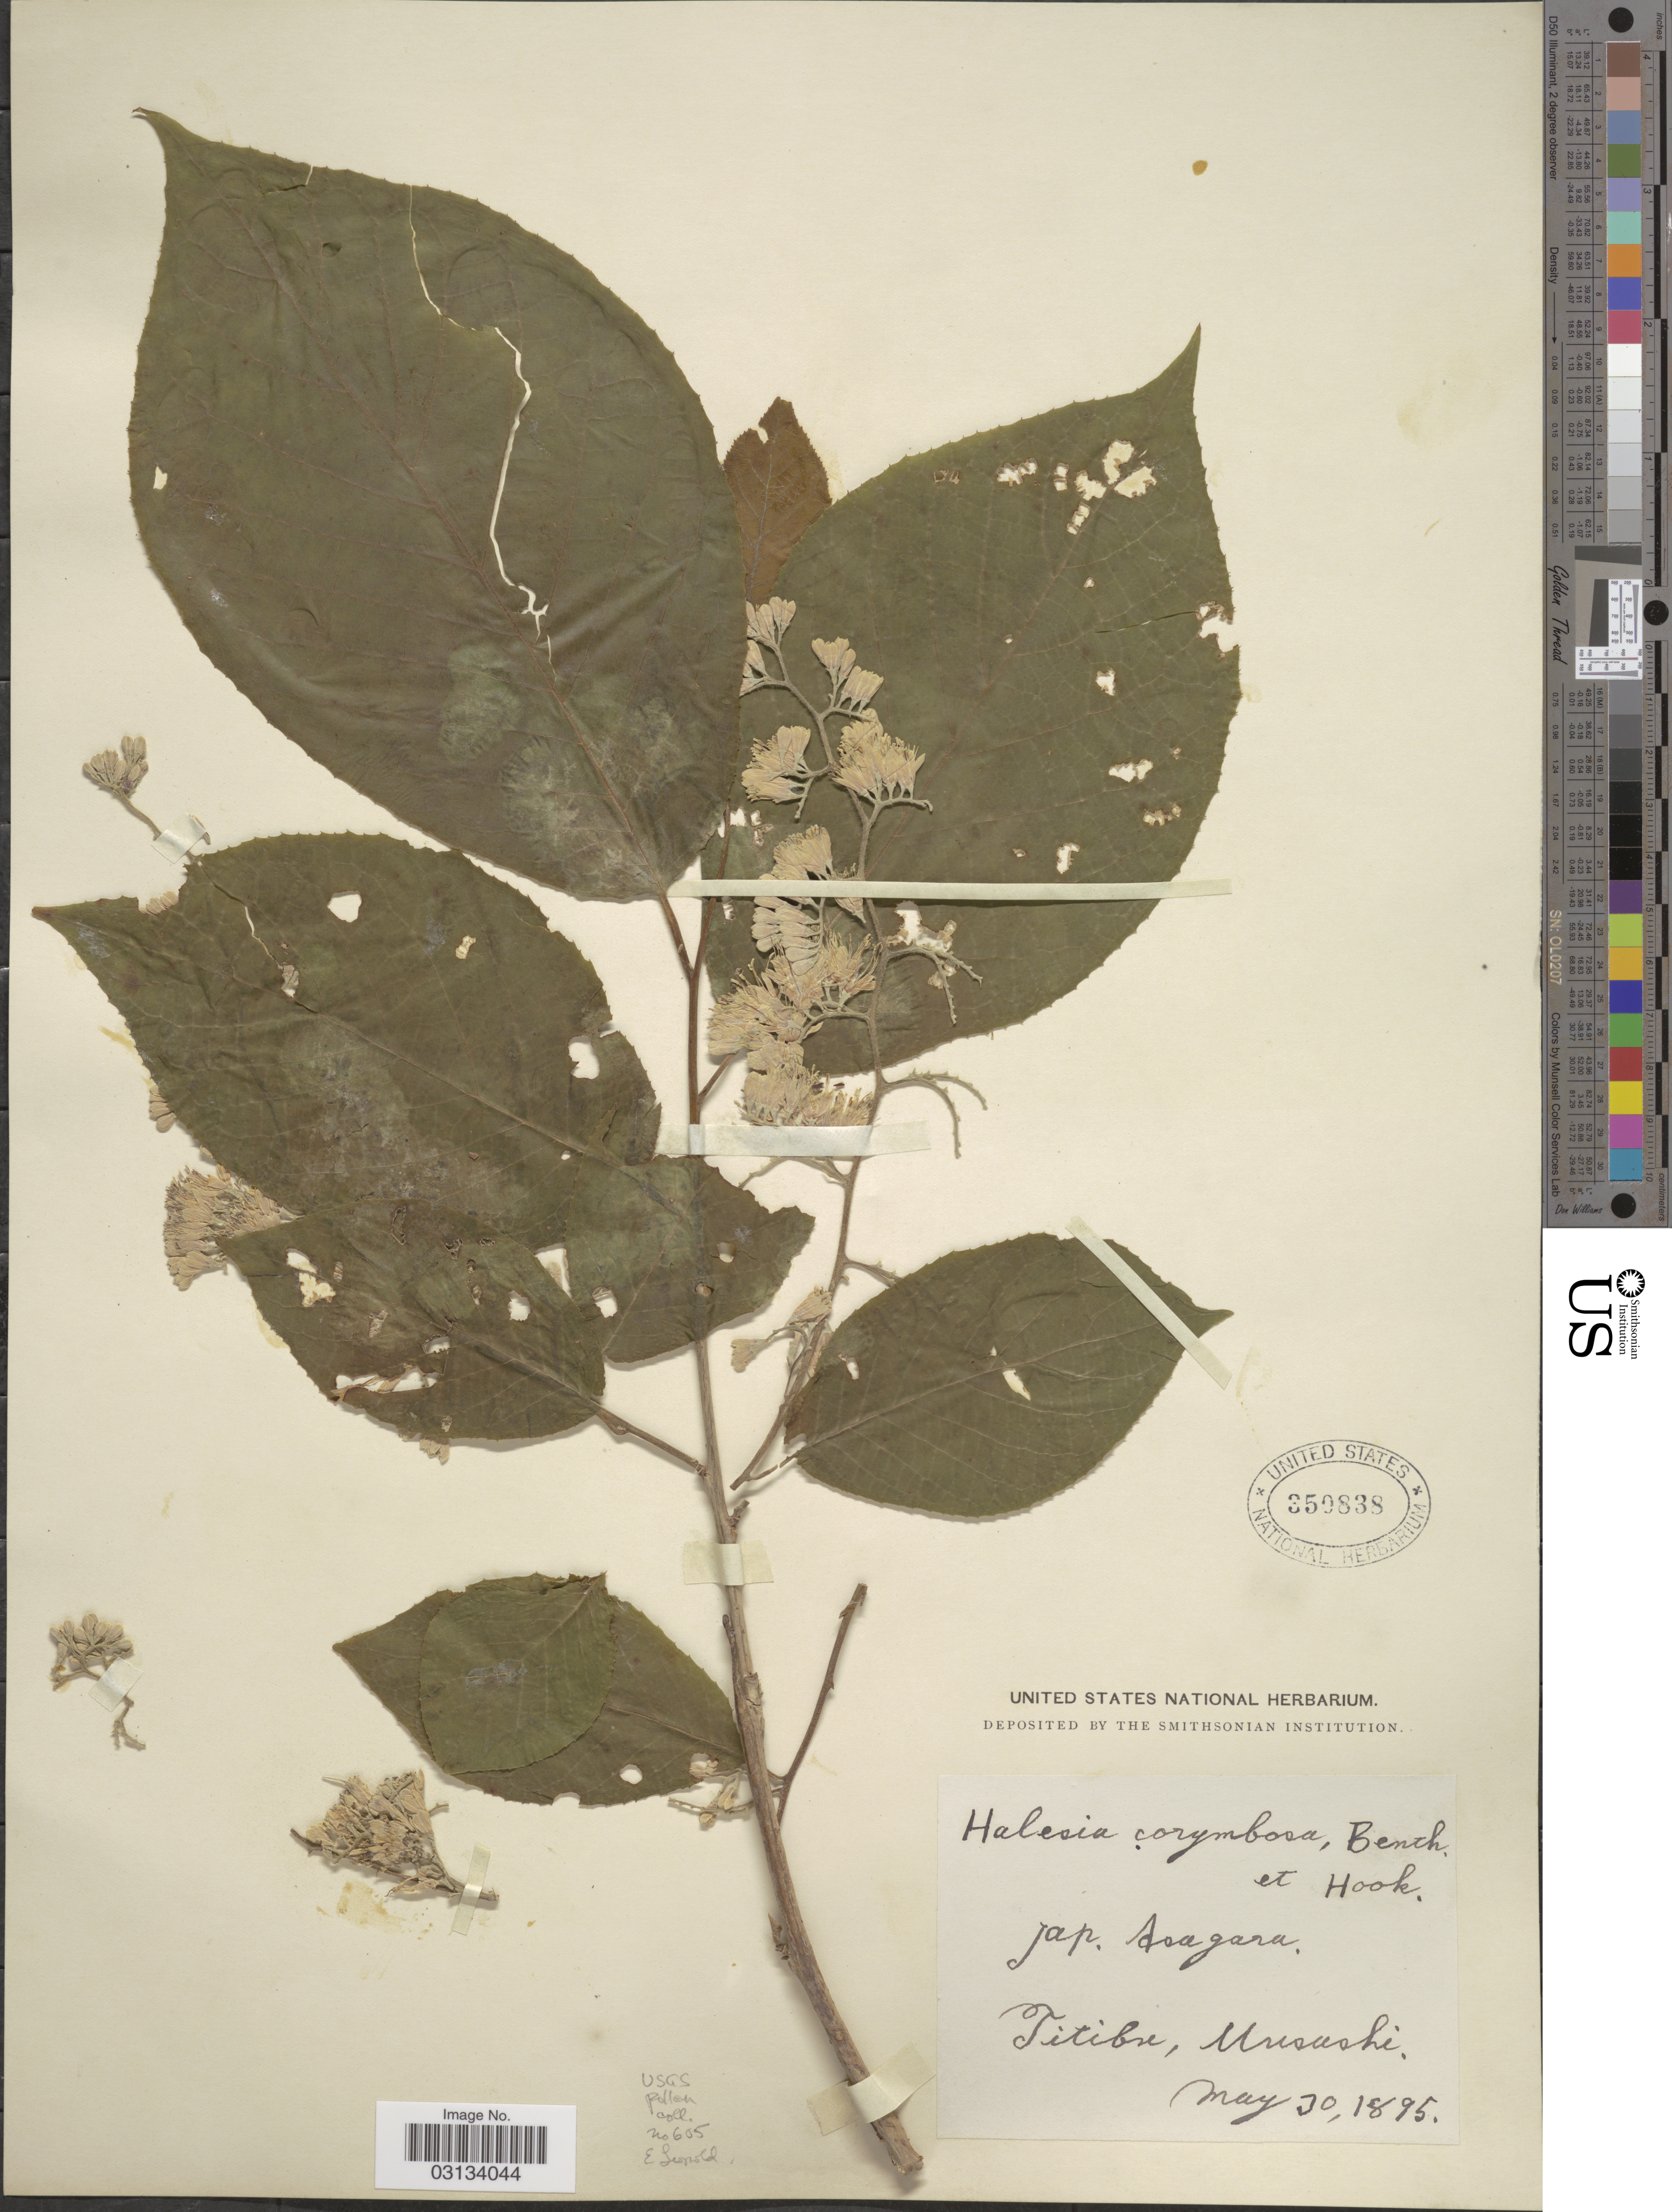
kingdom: Plantae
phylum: Tracheophyta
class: Magnoliopsida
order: Ericales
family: Styracaceae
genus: Pterostyrax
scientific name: Pterostyrax corymbosus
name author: Siebold & Zucc.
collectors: ex herb. United States National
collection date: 1895-05-30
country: Japan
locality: Titibu, Musashi.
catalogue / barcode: US 350838